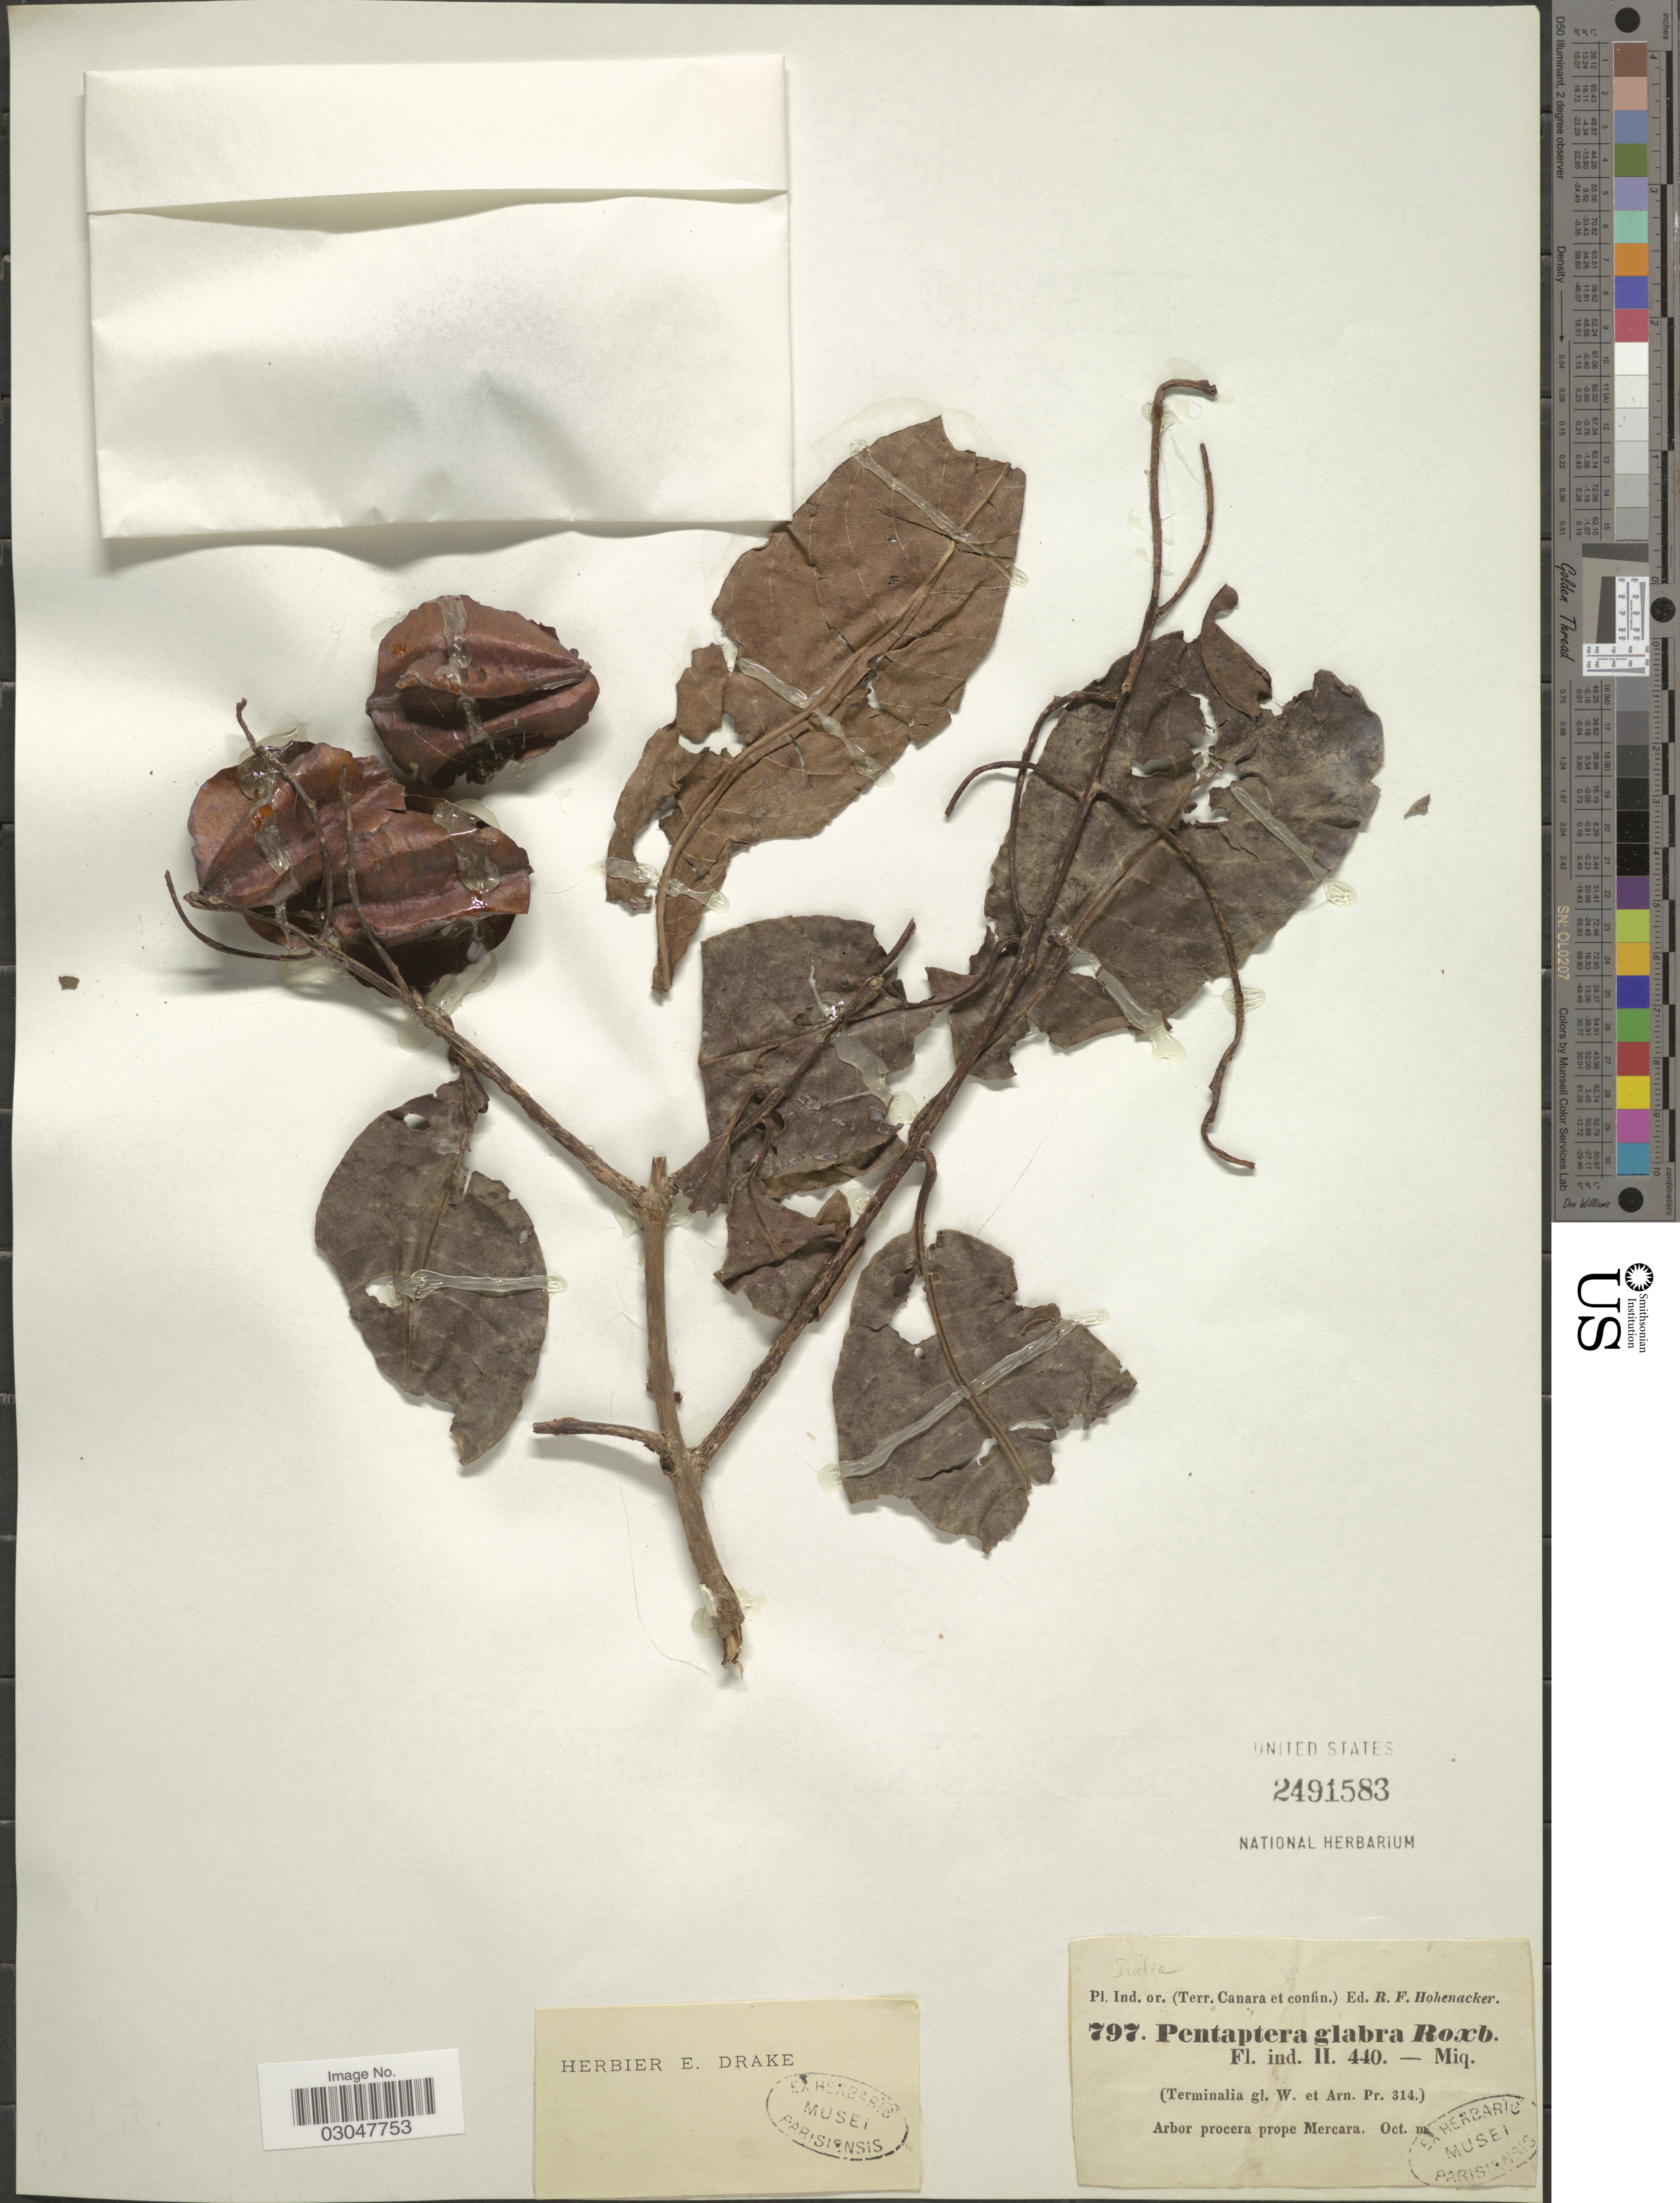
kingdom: Plantae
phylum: Tracheophyta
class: Magnoliopsida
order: Myrtales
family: Combretaceae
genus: Terminalia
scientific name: Terminalia glabra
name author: Wight & Arn.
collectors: R. F. Hohenacker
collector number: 797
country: India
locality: Ind. or. (Terr. Canara et confin.). Arbor procera prope Mercara.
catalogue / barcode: US 2491583